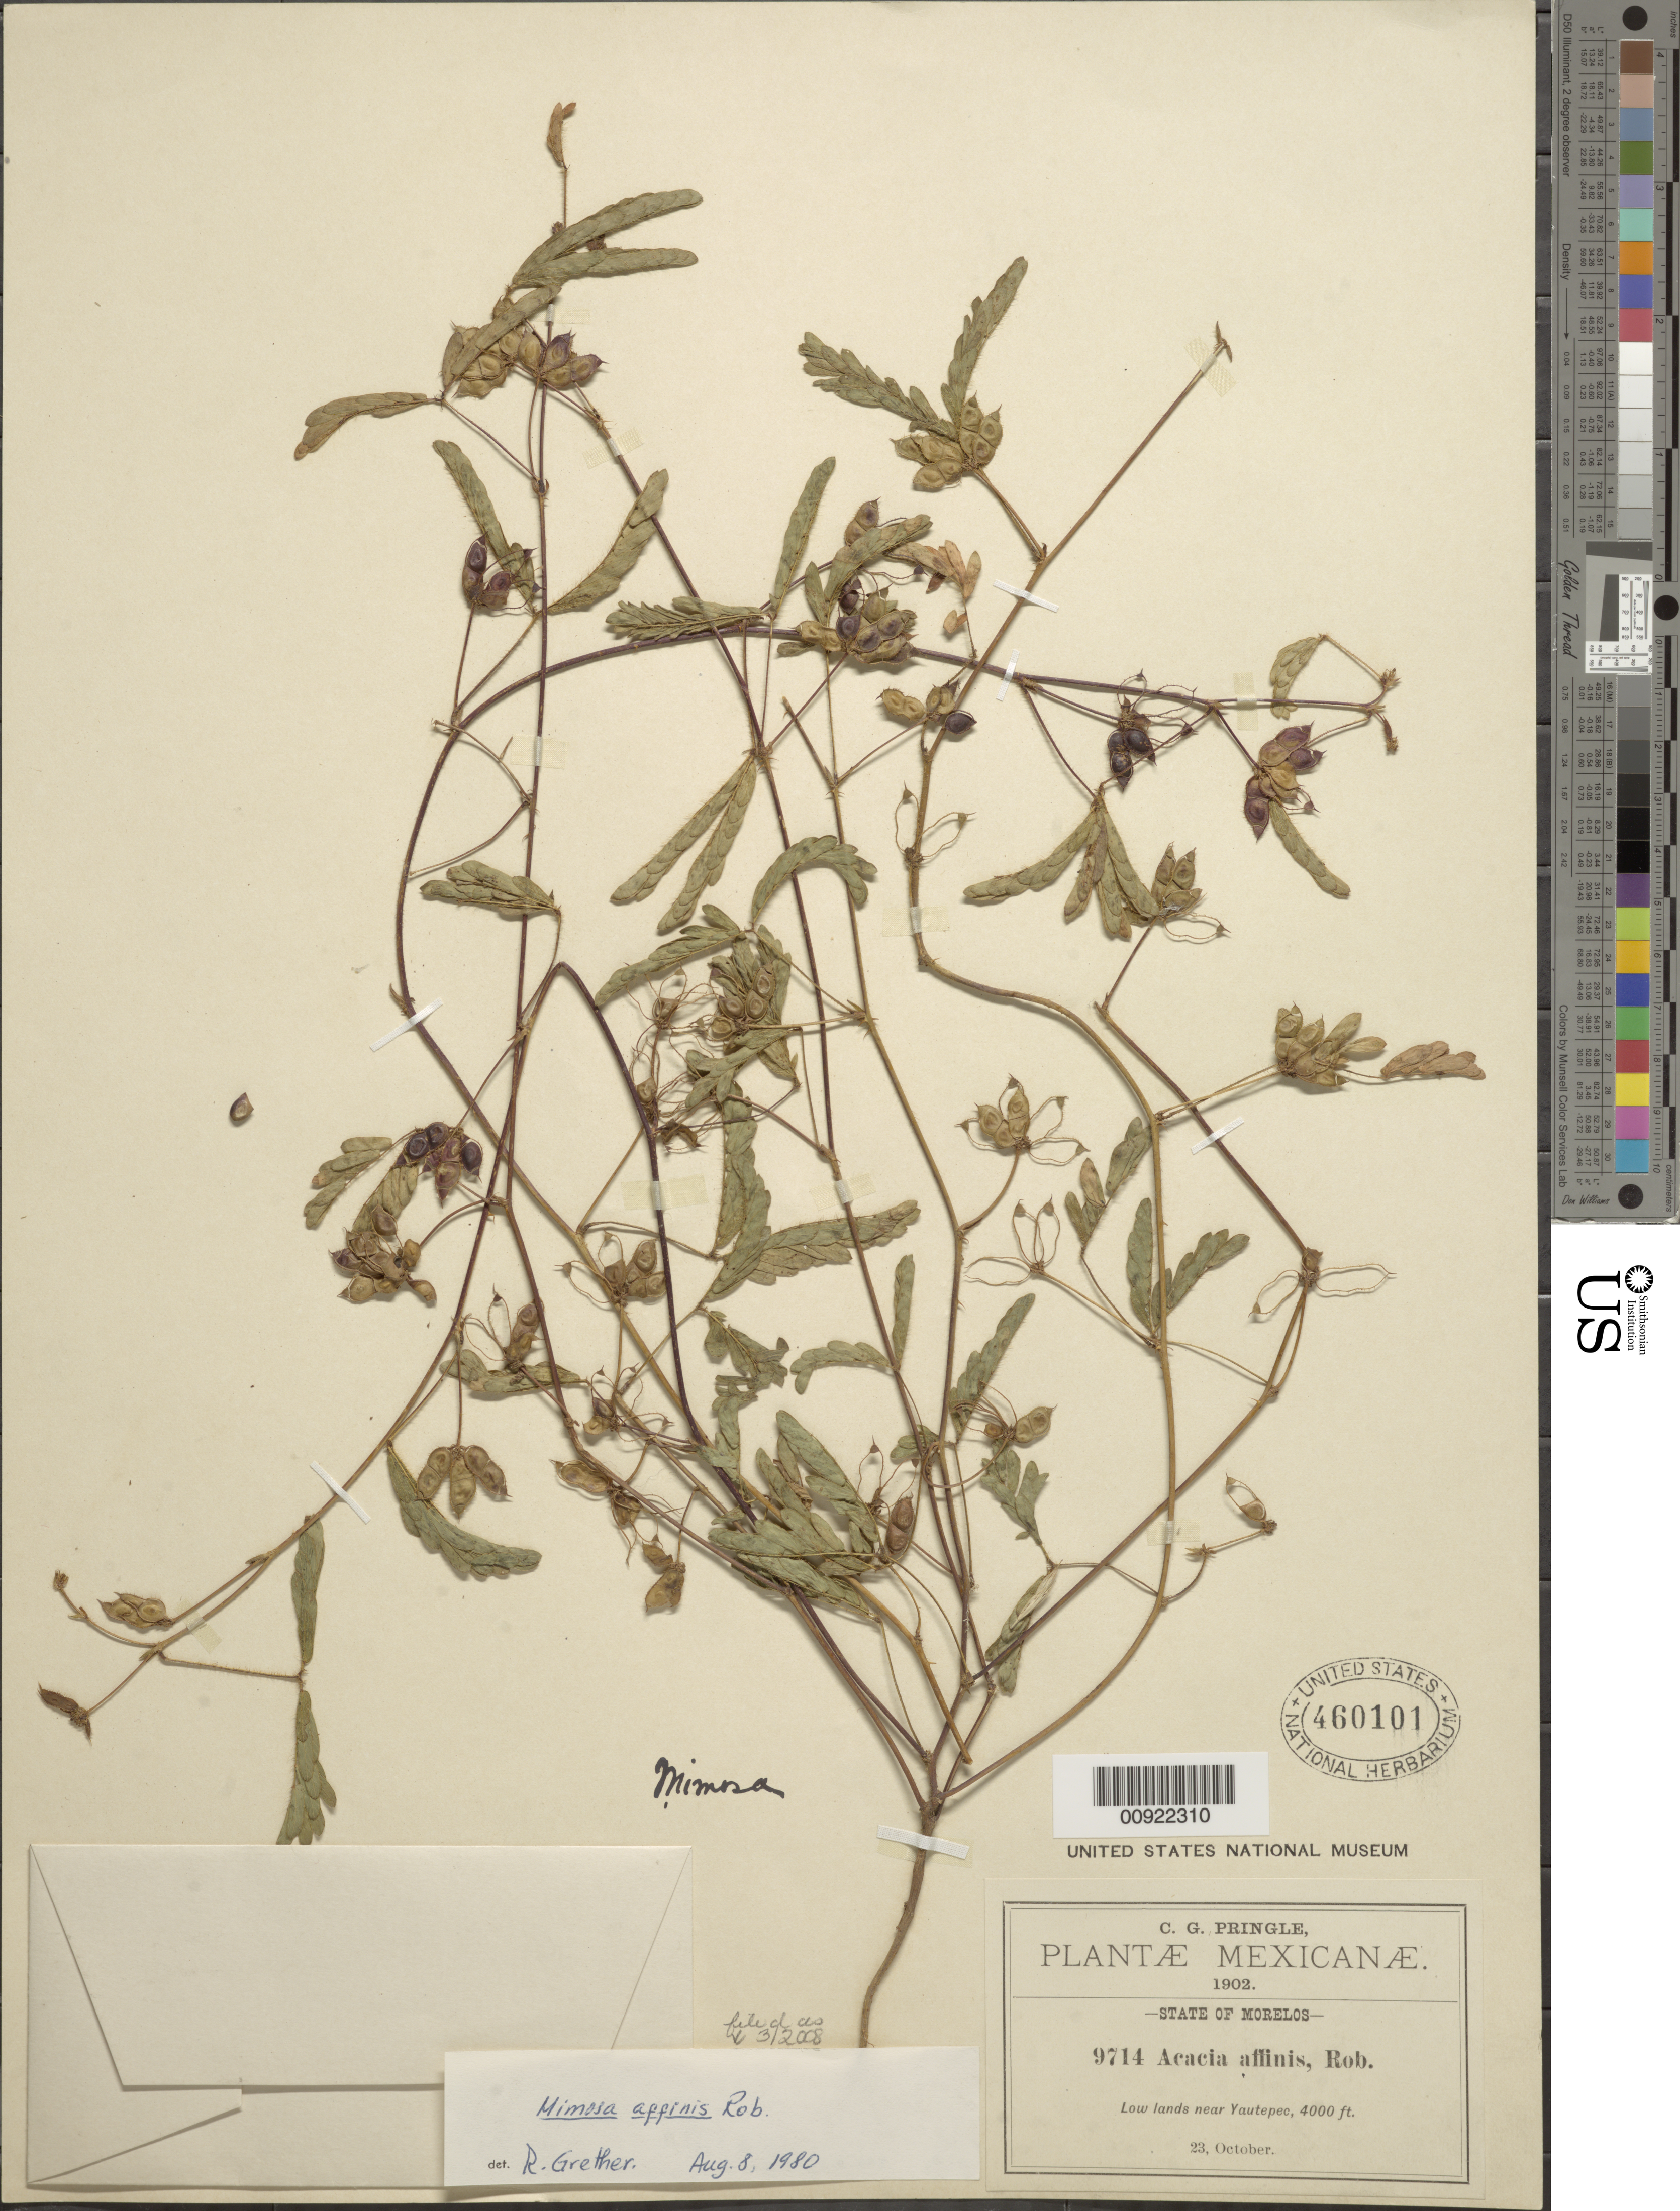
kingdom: Plantae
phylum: Tracheophyta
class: Magnoliopsida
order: Fabales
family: Fabaceae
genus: Mimosa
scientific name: Mimosa affinis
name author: B.L. Rob.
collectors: C. G. Pringle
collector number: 9714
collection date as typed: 24 Oct 1902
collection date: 1902-10-24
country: Mexico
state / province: Morelos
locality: Near Yautepec, State of Morelos.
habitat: Low lands.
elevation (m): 1219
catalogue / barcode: US 460101